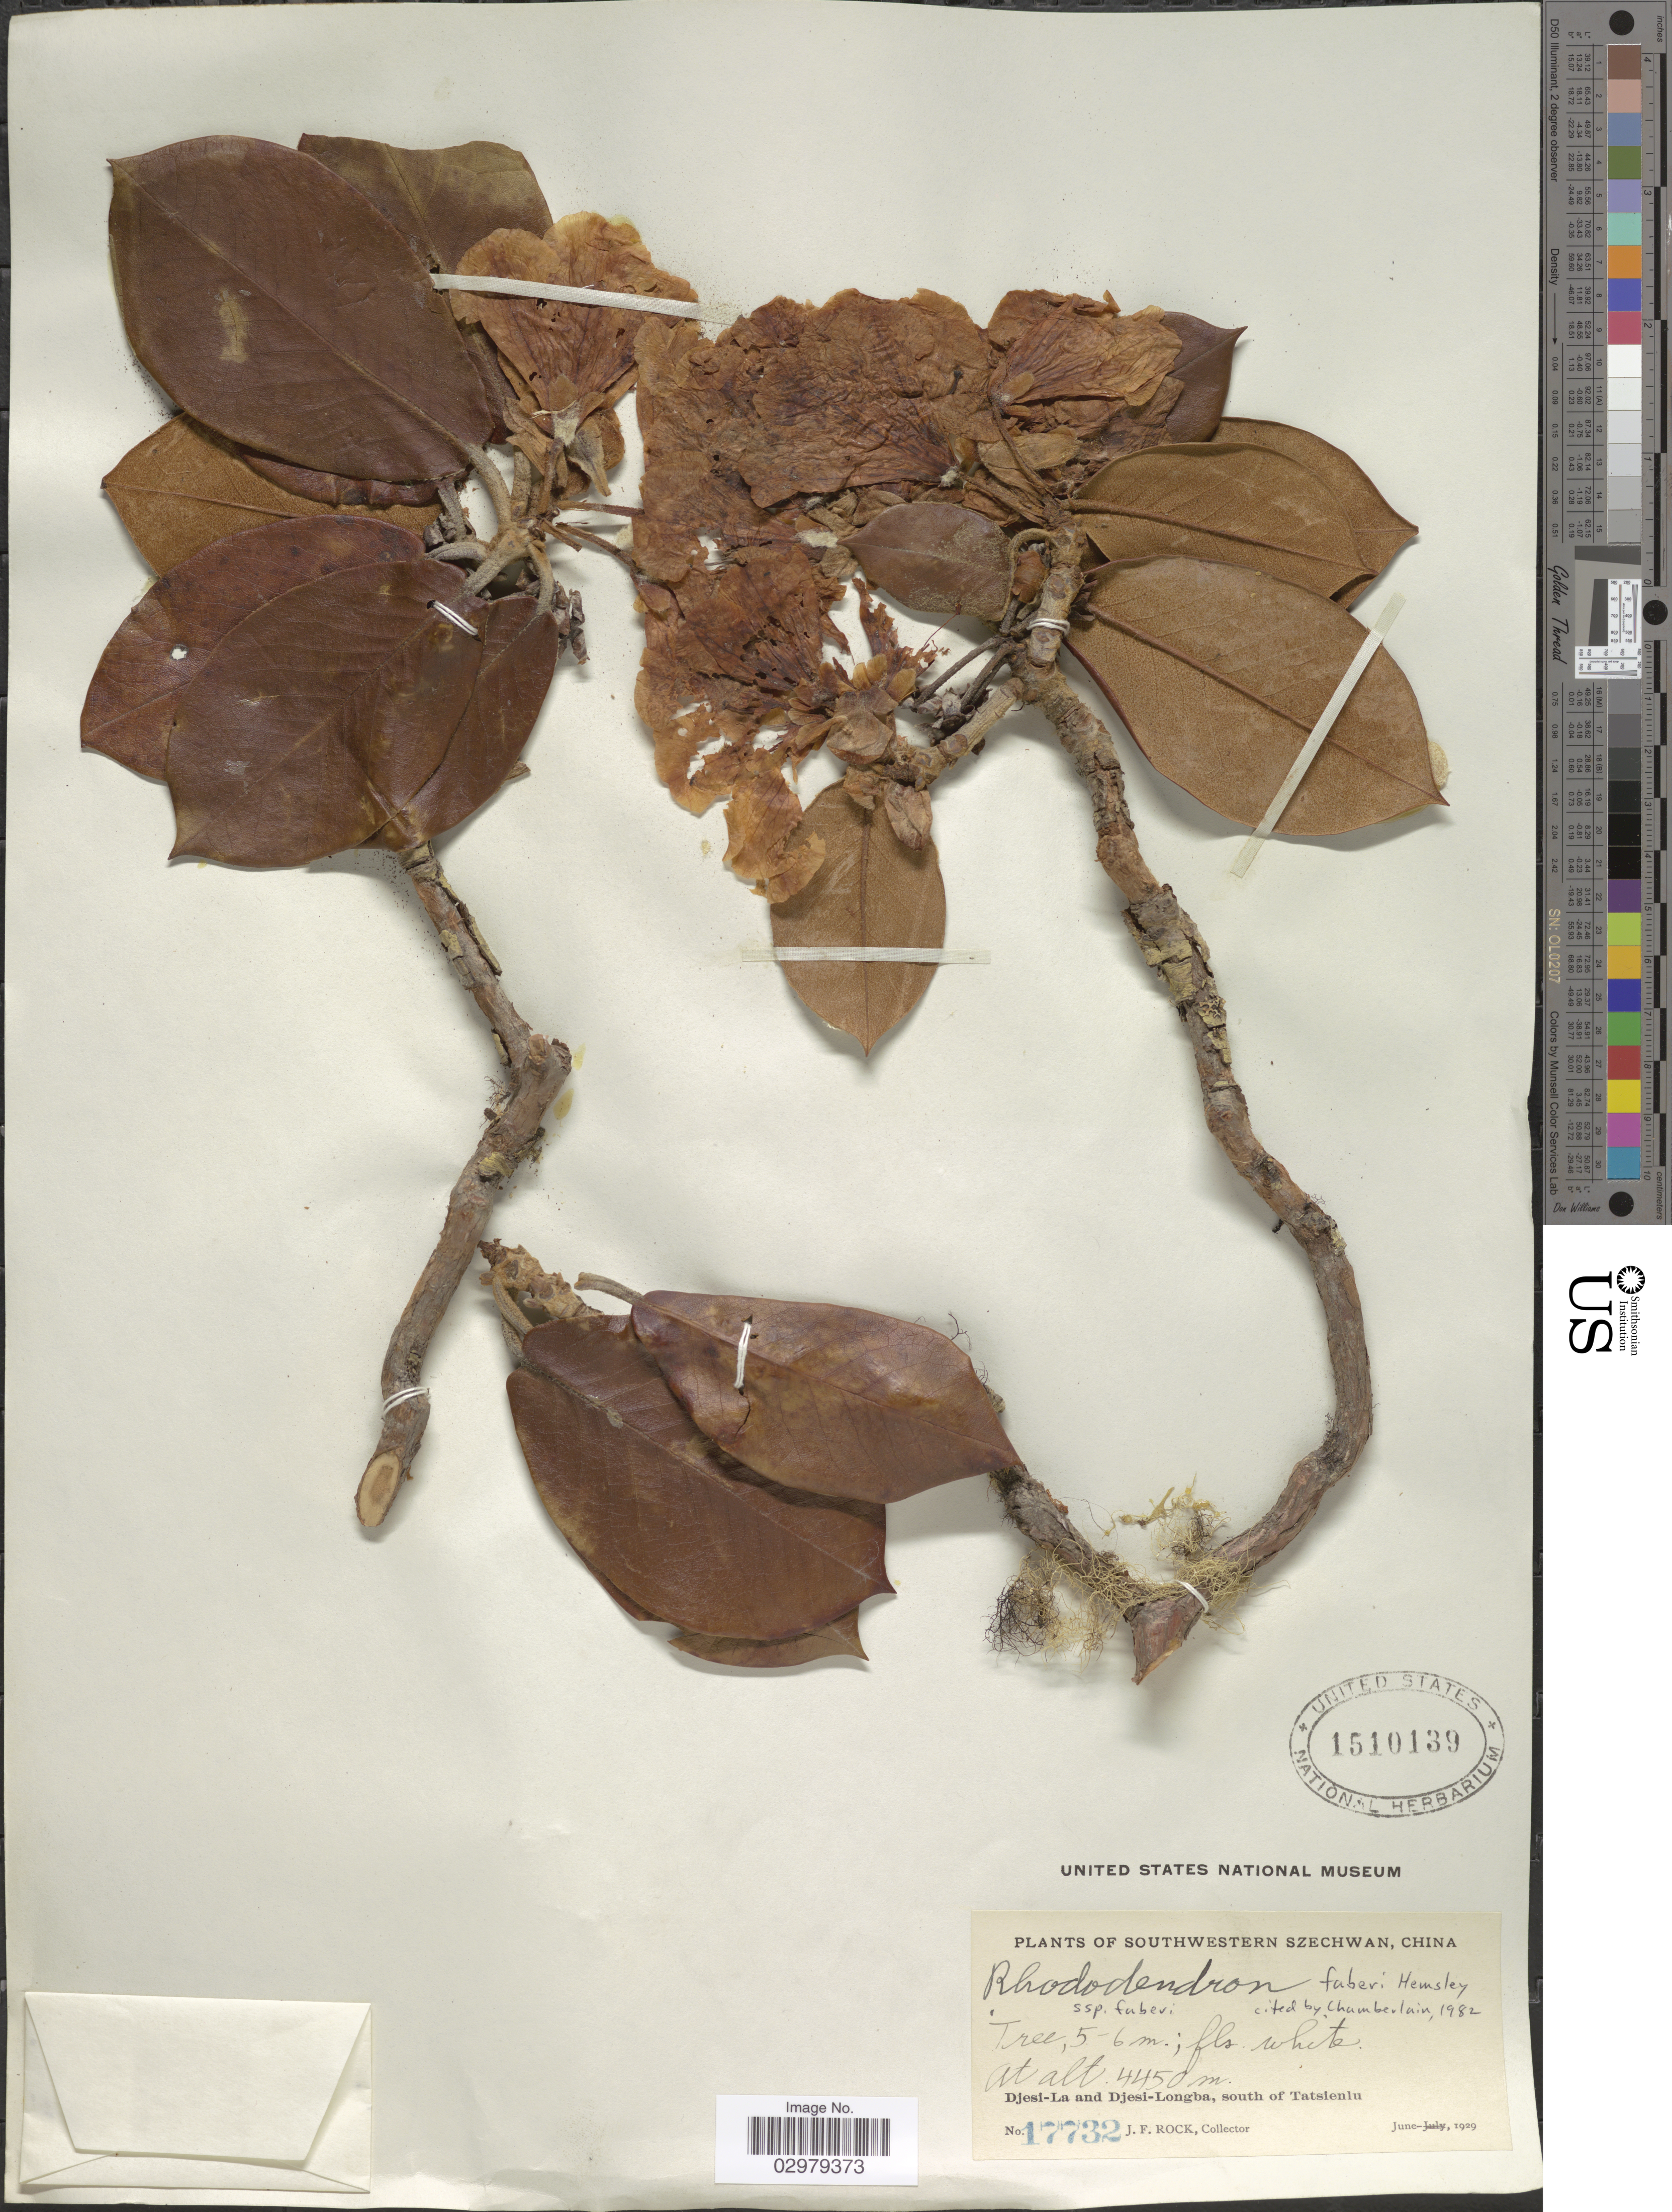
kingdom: Plantae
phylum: Tracheophyta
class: Magnoliopsida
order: Ericales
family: Ericaceae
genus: Rhododendron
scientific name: Rhododendron sp.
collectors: J. Rock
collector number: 17732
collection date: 1929-06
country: China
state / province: Sichuan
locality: Southwestern Szechwan. Djesi-La and Djesi-Longba, south of Tatsienlu.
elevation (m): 4450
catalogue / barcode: US 1510139